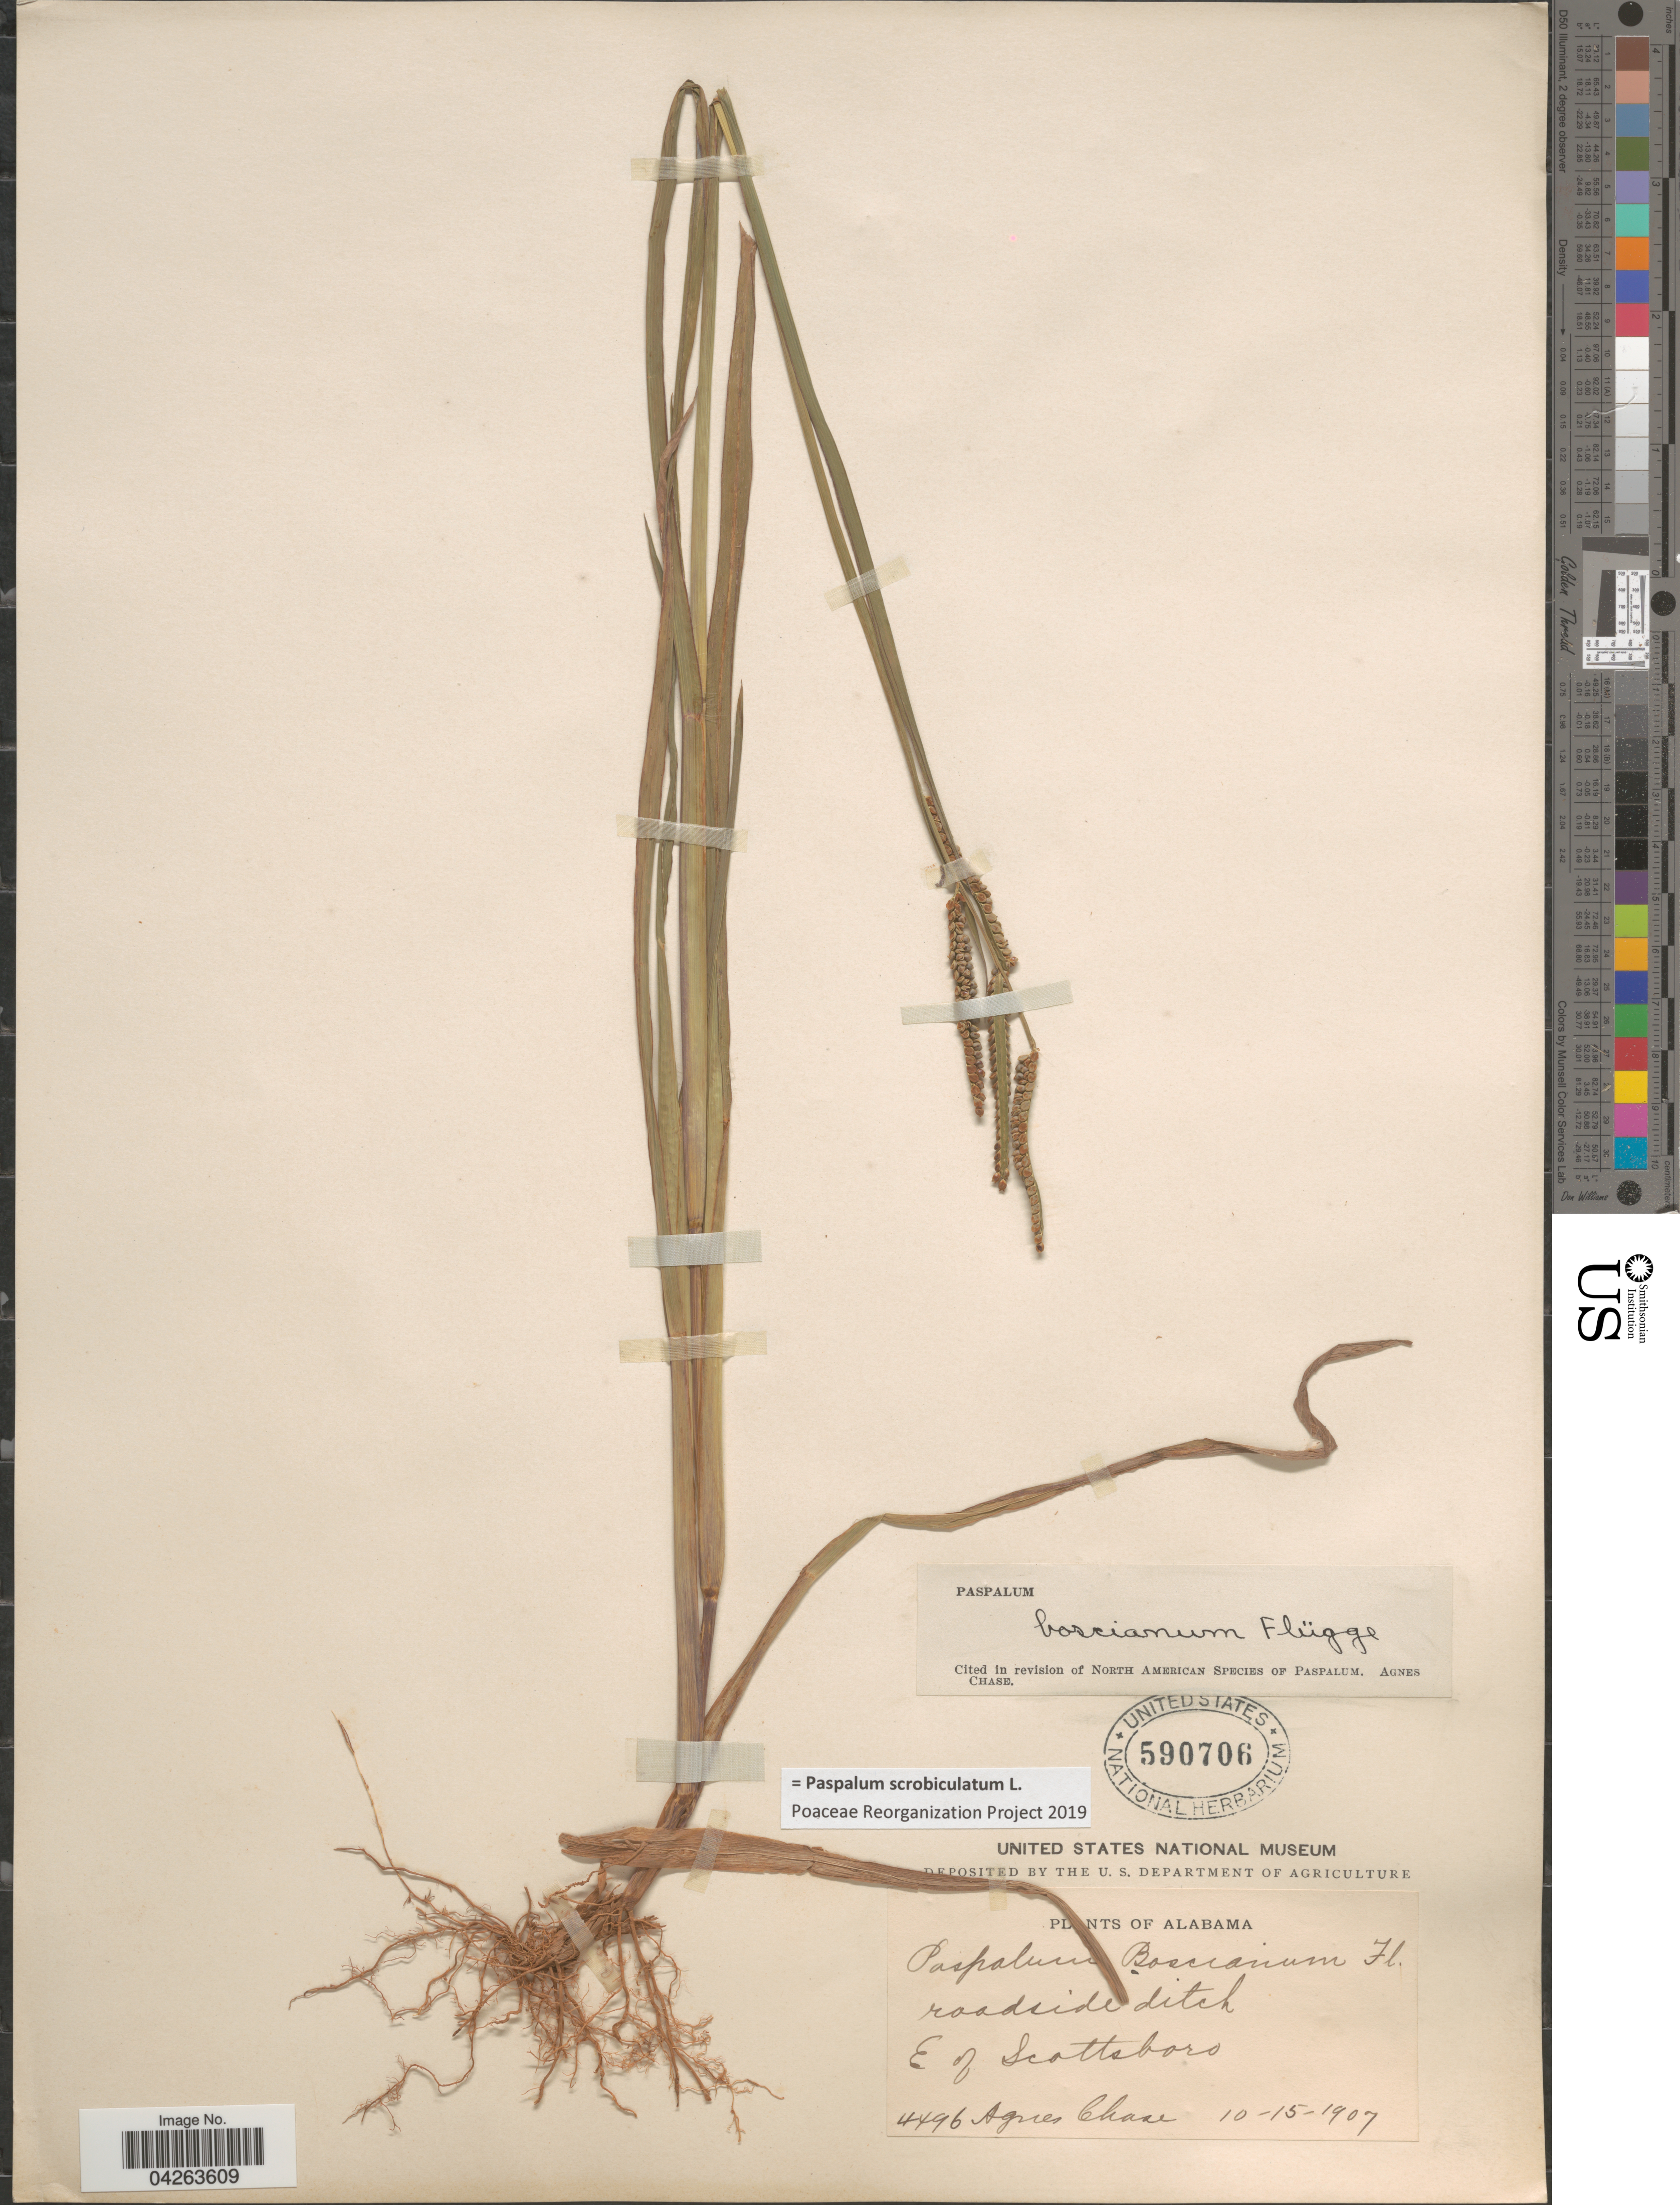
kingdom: Plantae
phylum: Tracheophyta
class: Liliopsida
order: Poales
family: Poaceae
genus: Paspalum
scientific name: Paspalum scrobiculatum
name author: L.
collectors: A. Chase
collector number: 4496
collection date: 1907-10-15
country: United States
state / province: Alabama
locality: Roadside ditch. E of Scottsboro.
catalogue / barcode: US 590706